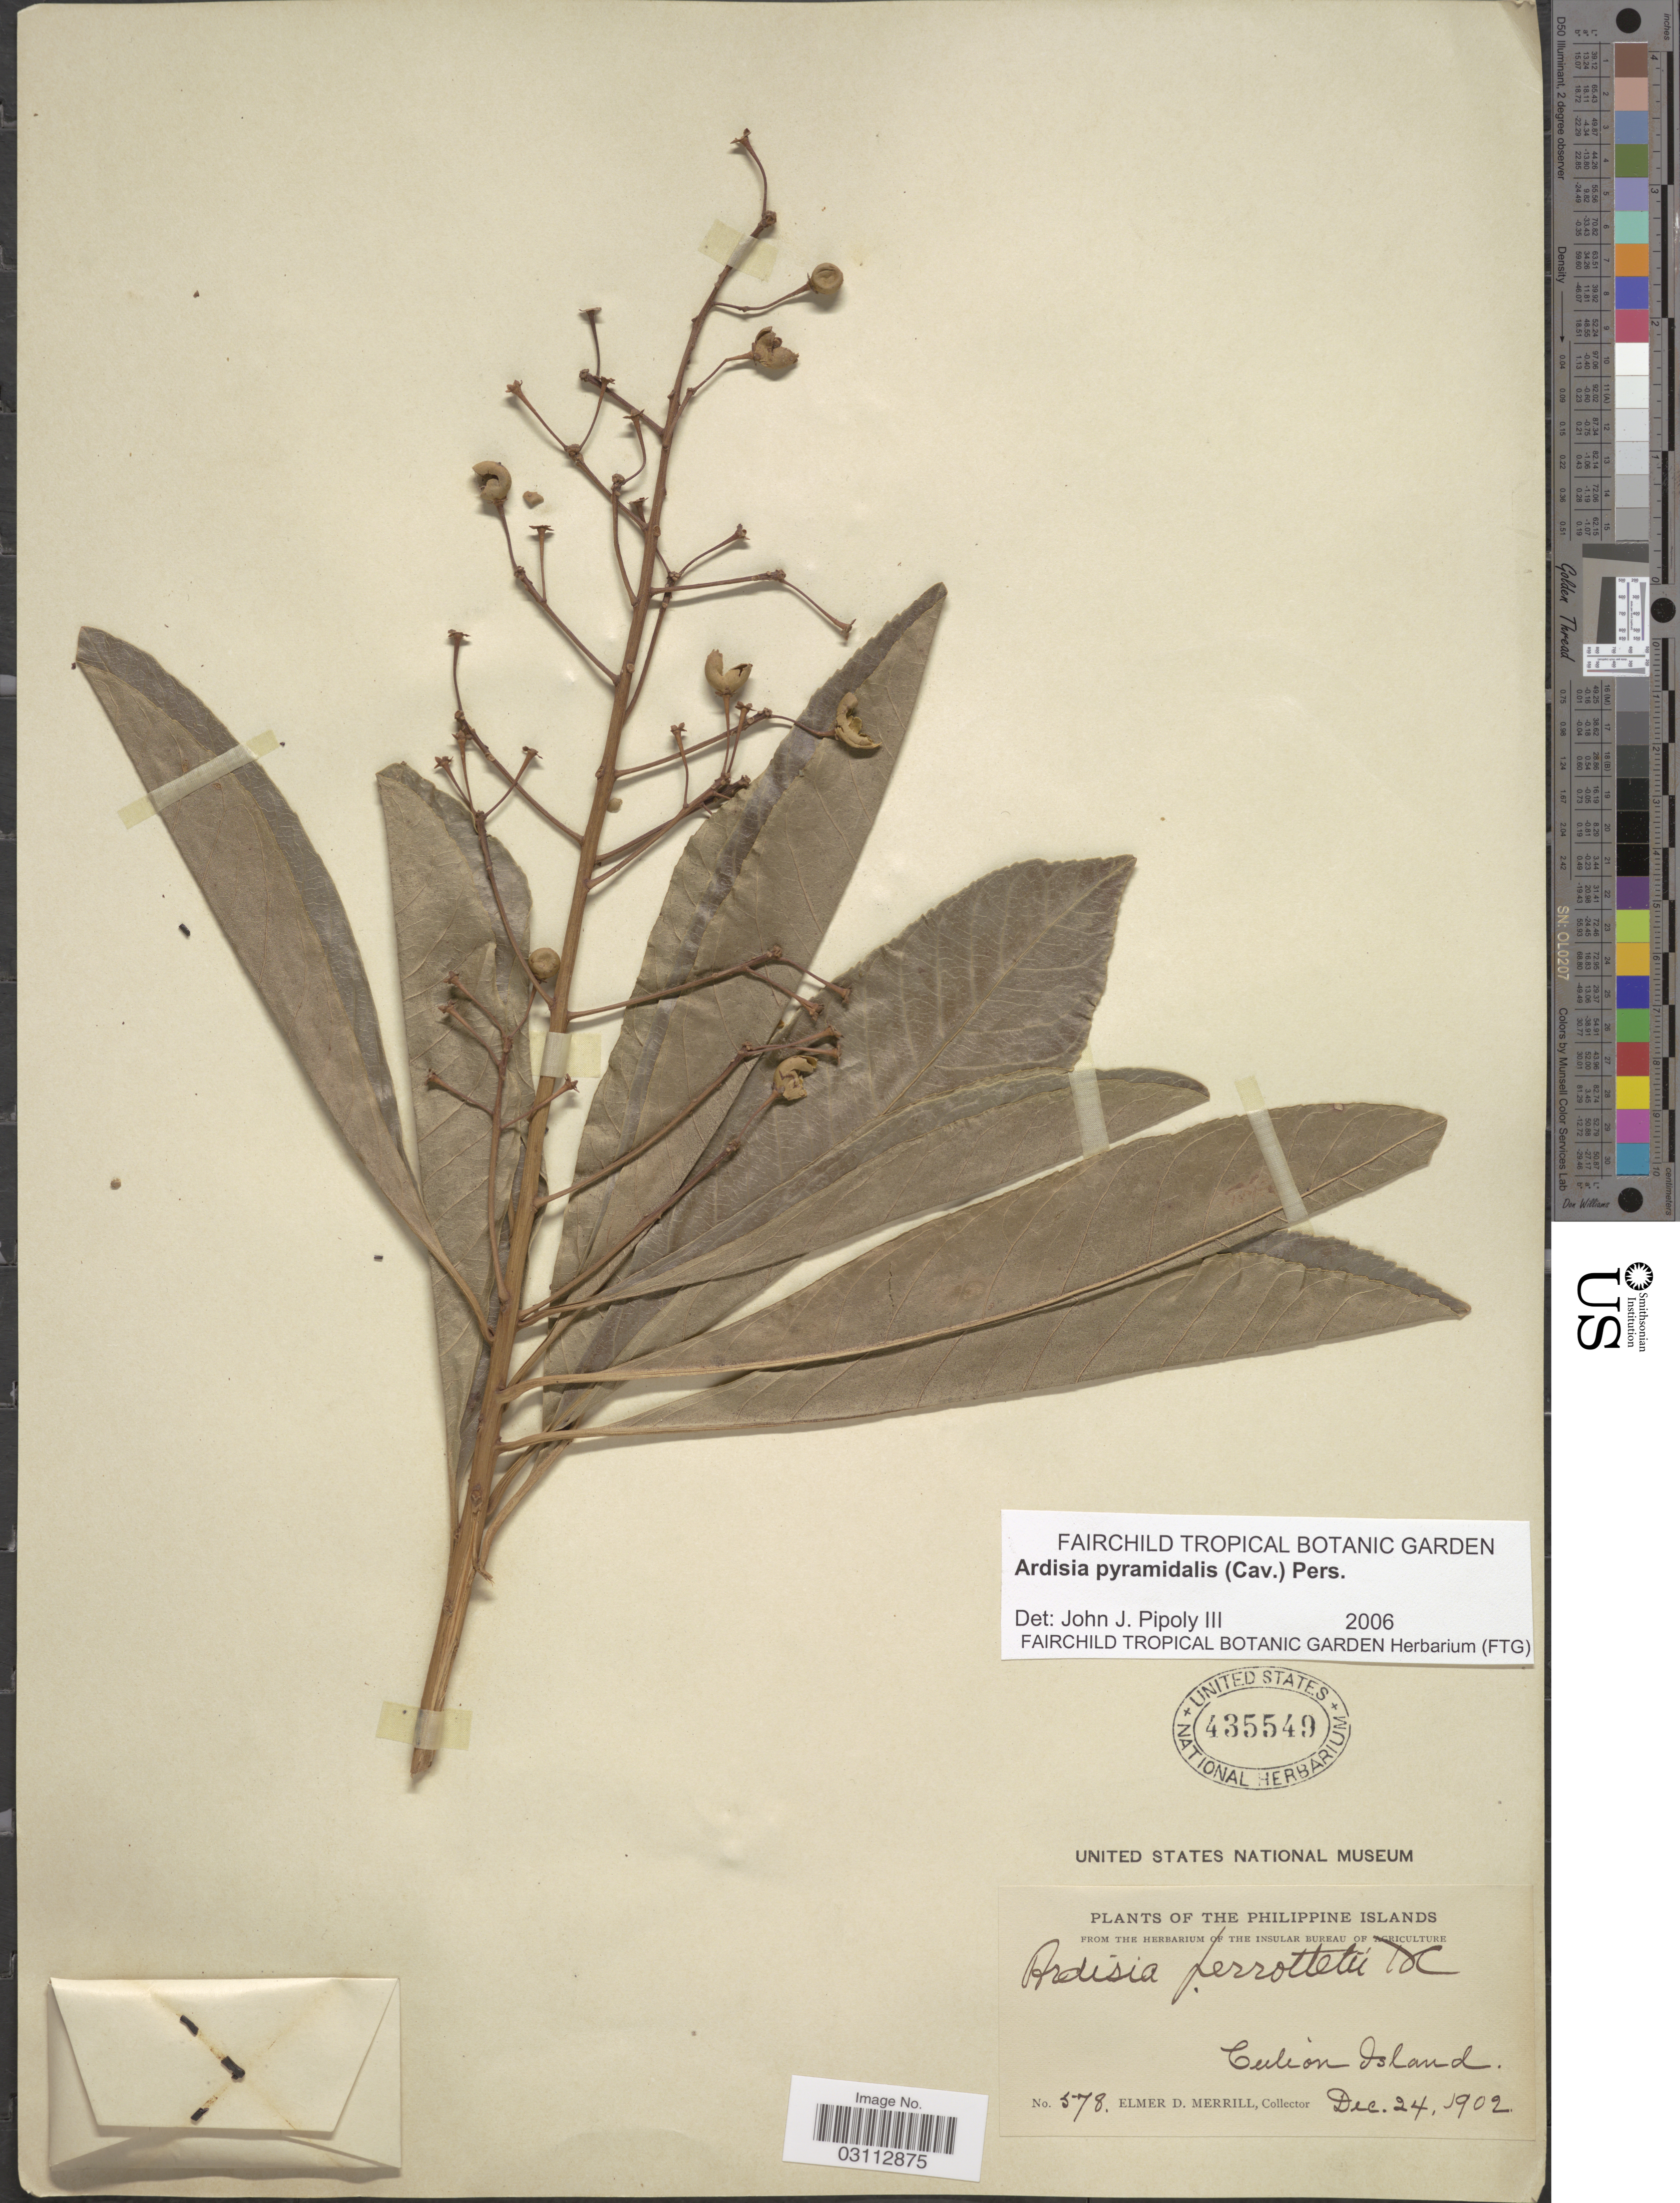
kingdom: Plantae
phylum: Tracheophyta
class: Magnoliopsida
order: Ericales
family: Primulaceae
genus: Ardisia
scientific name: Ardisia pyramidalis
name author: (Cav.) Pers.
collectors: E. D. Merrill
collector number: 578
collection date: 1902-12-24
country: Philippines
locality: Culion Island.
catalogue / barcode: US 435549